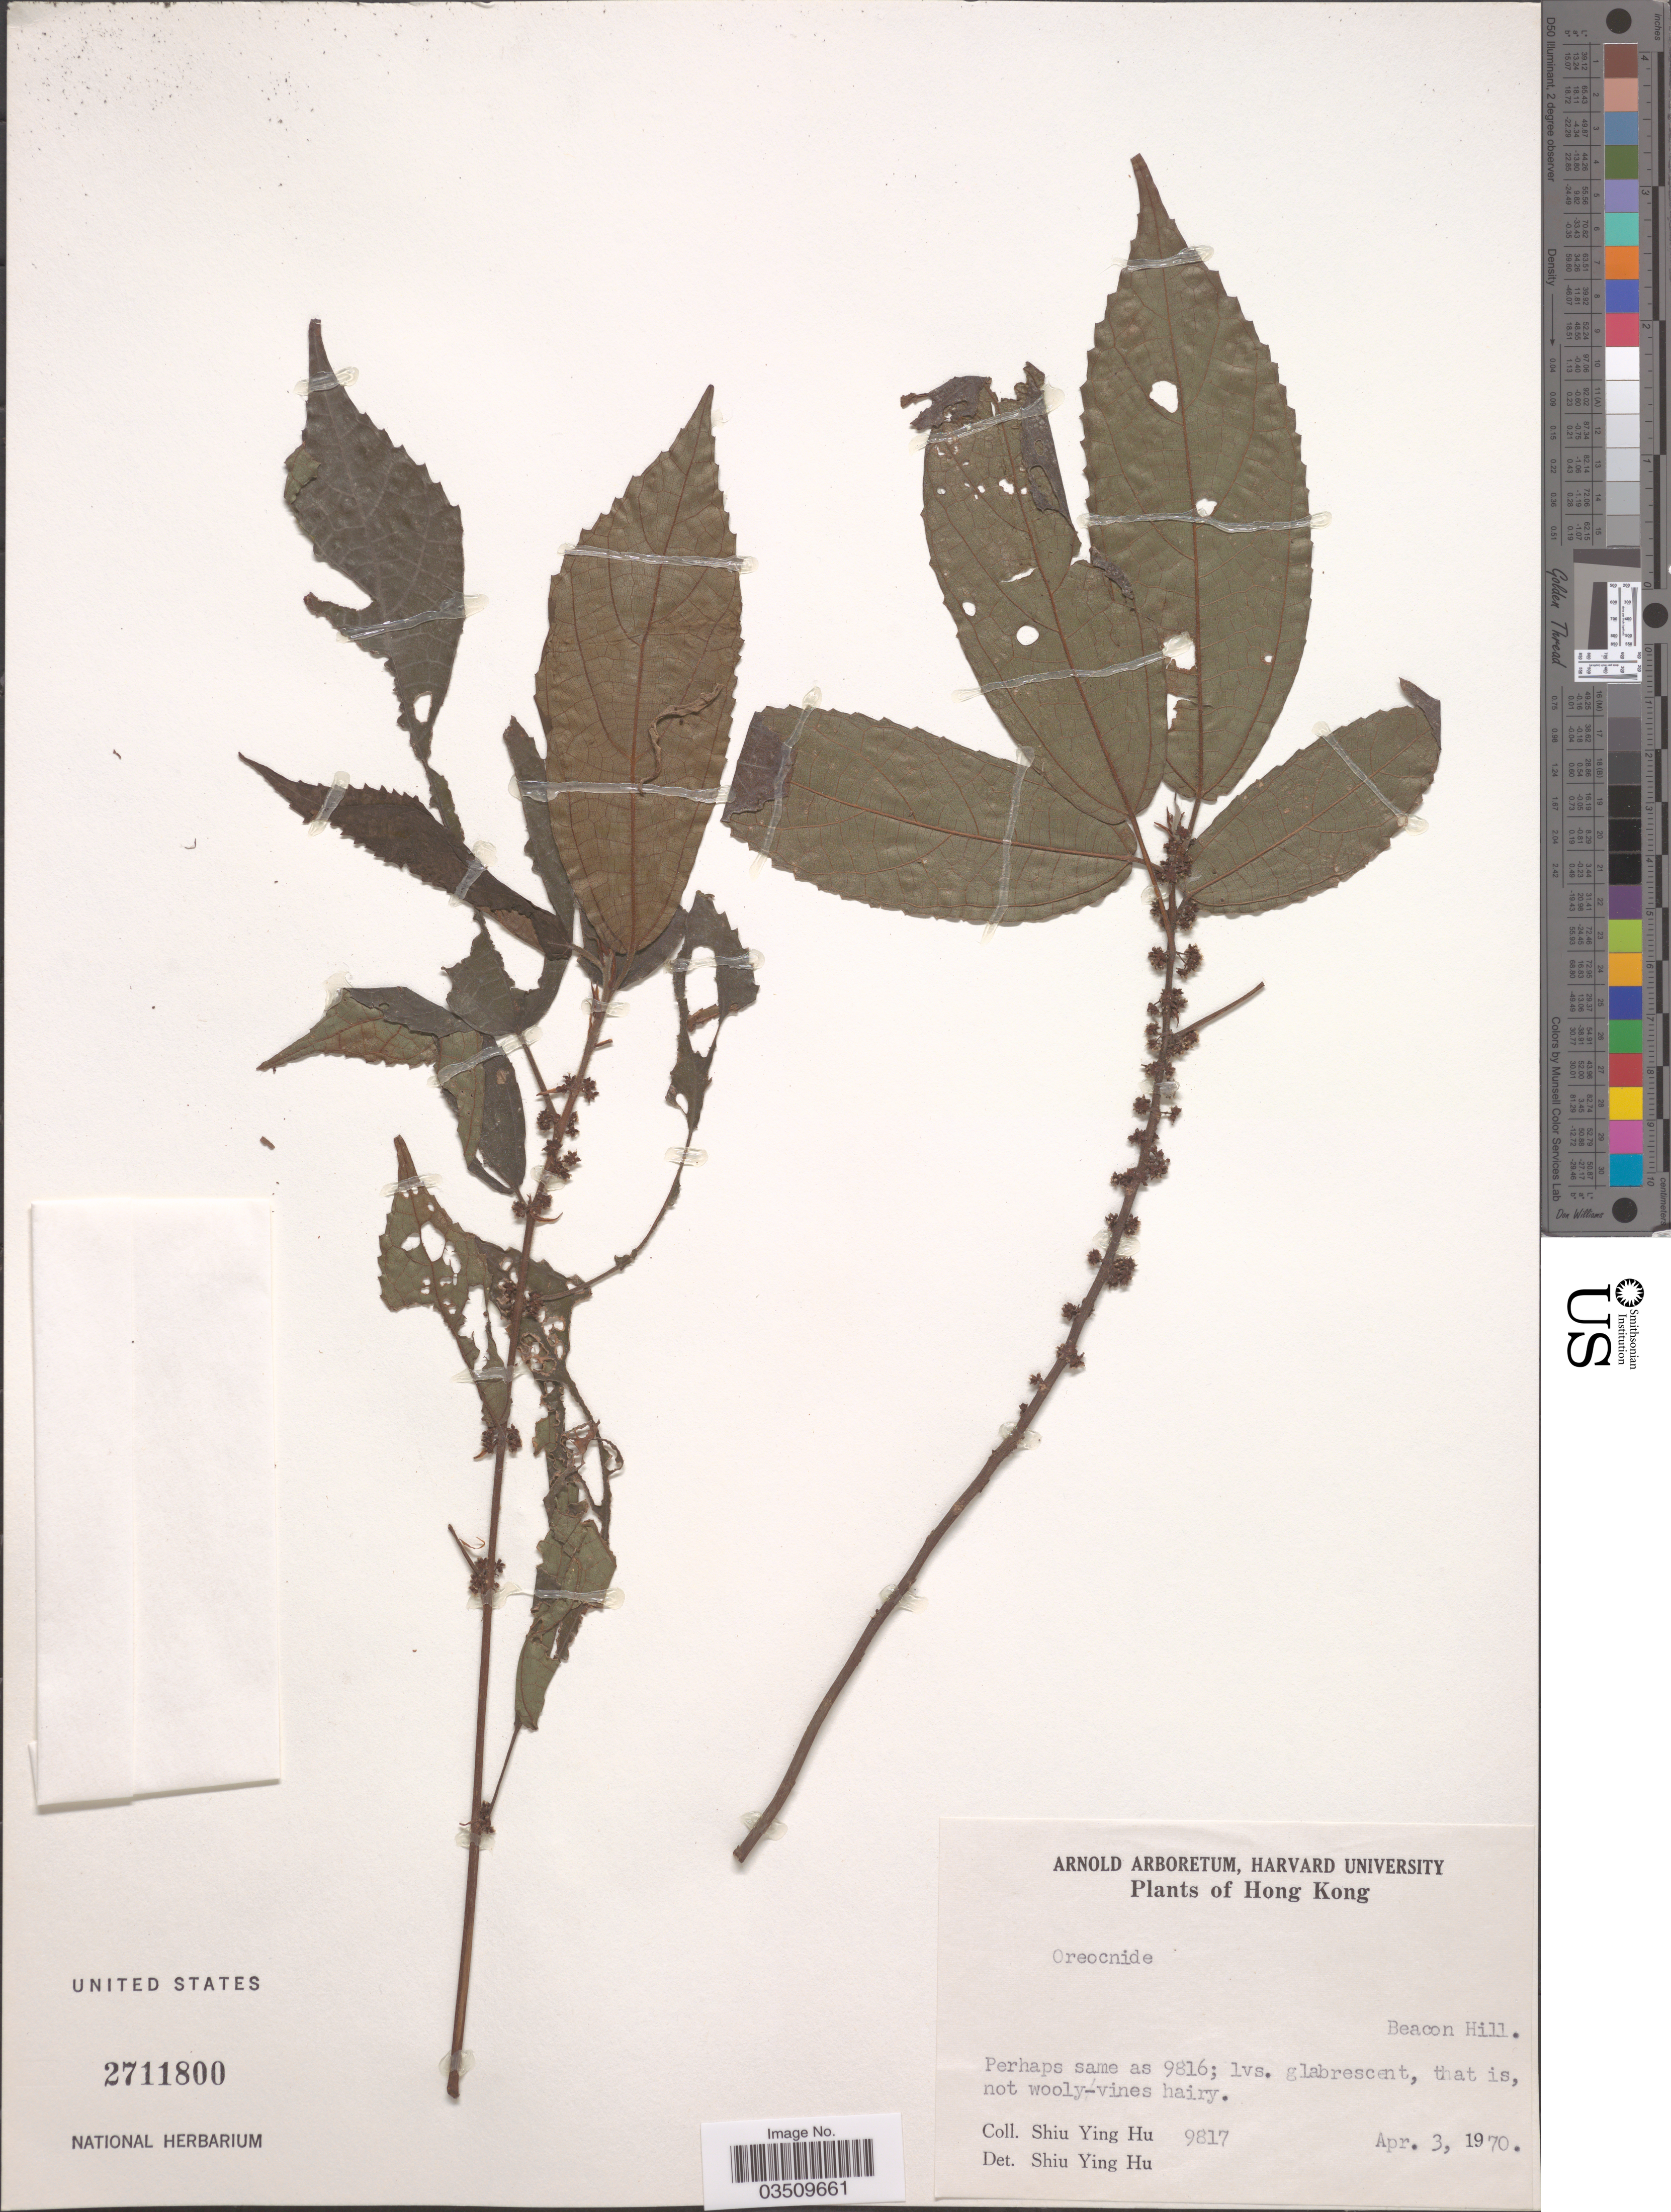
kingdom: Plantae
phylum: Tracheophyta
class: Magnoliopsida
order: Rosales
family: Urticaceae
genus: Oreocnide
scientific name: Oreocnide sp.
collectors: S. Y. Hu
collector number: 9817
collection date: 1970-04-03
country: China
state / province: Hong Kong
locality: Beacon Hill.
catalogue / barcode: US 2711800